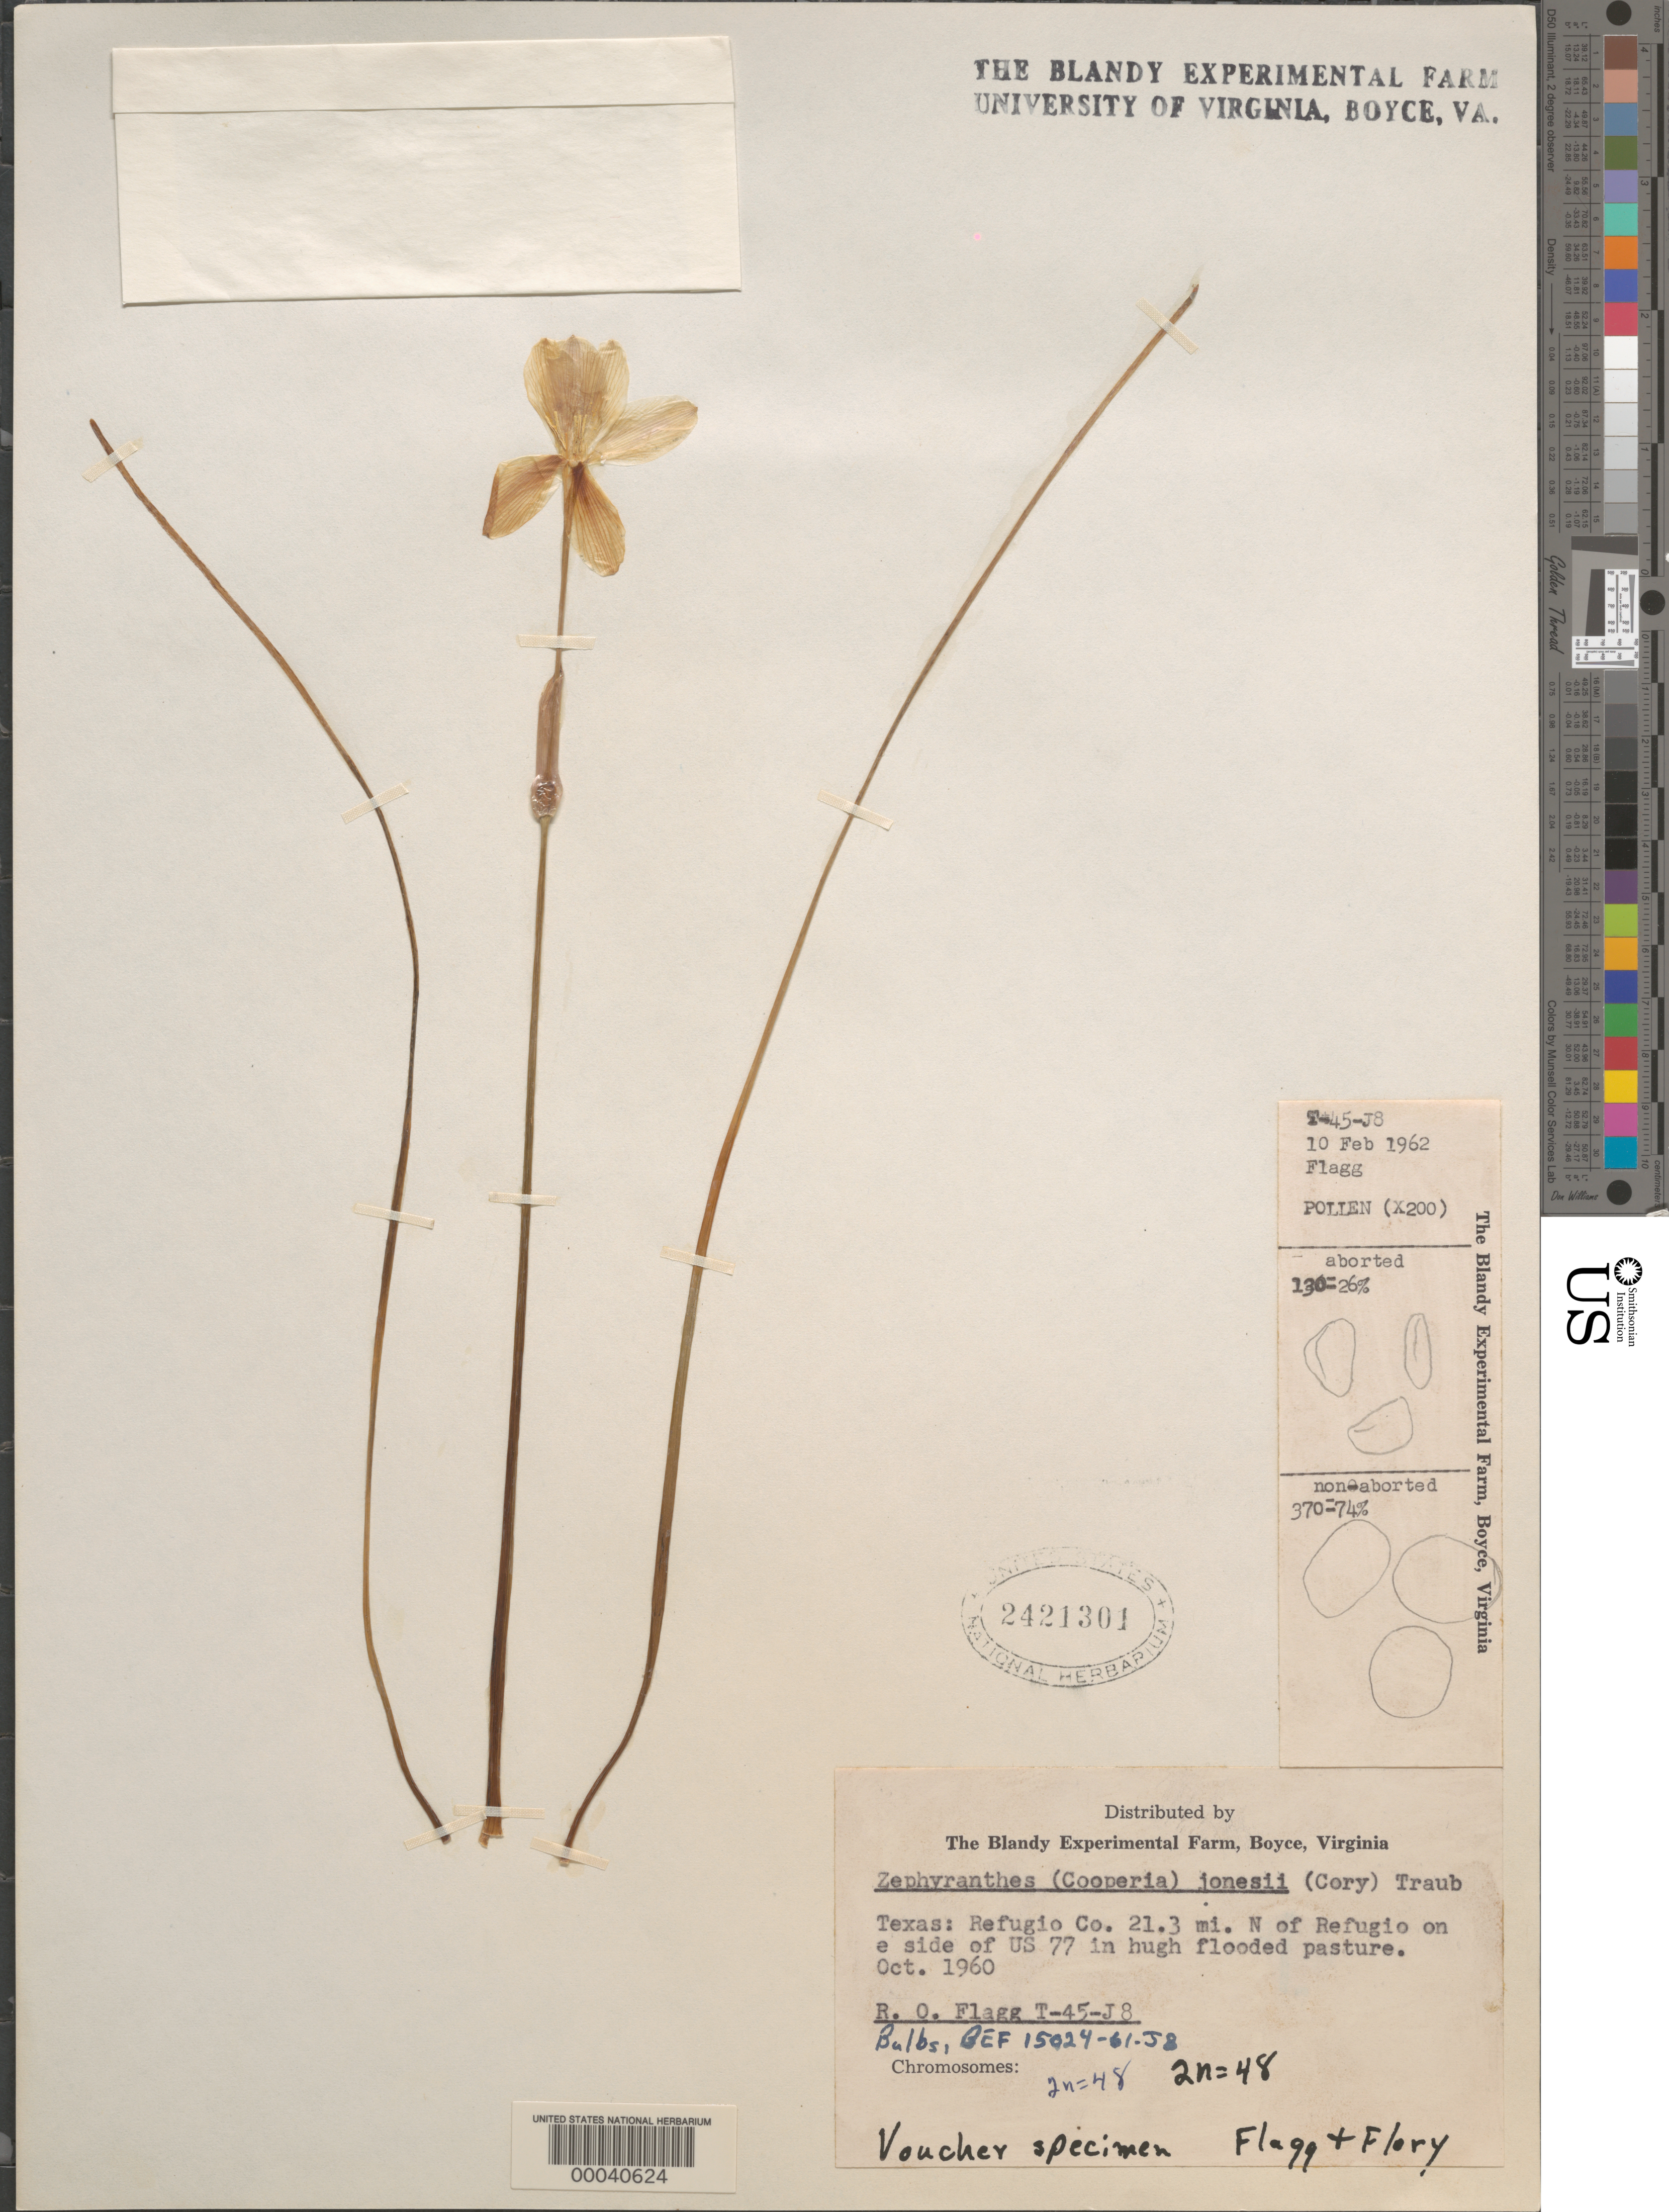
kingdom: Plantae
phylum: Tracheophyta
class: Liliopsida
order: Asparagales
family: Amaryllidaceae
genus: Zephyranthes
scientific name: Zephyranthes jonesii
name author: (Cory) Traub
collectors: R. O. Flagg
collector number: T-45-j8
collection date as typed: Oct 1960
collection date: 1960-10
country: United States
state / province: Texas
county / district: Refugio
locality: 23.1 mi. n of refugio on e side of us 77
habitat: Huge flooded pasture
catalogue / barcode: US 2421301